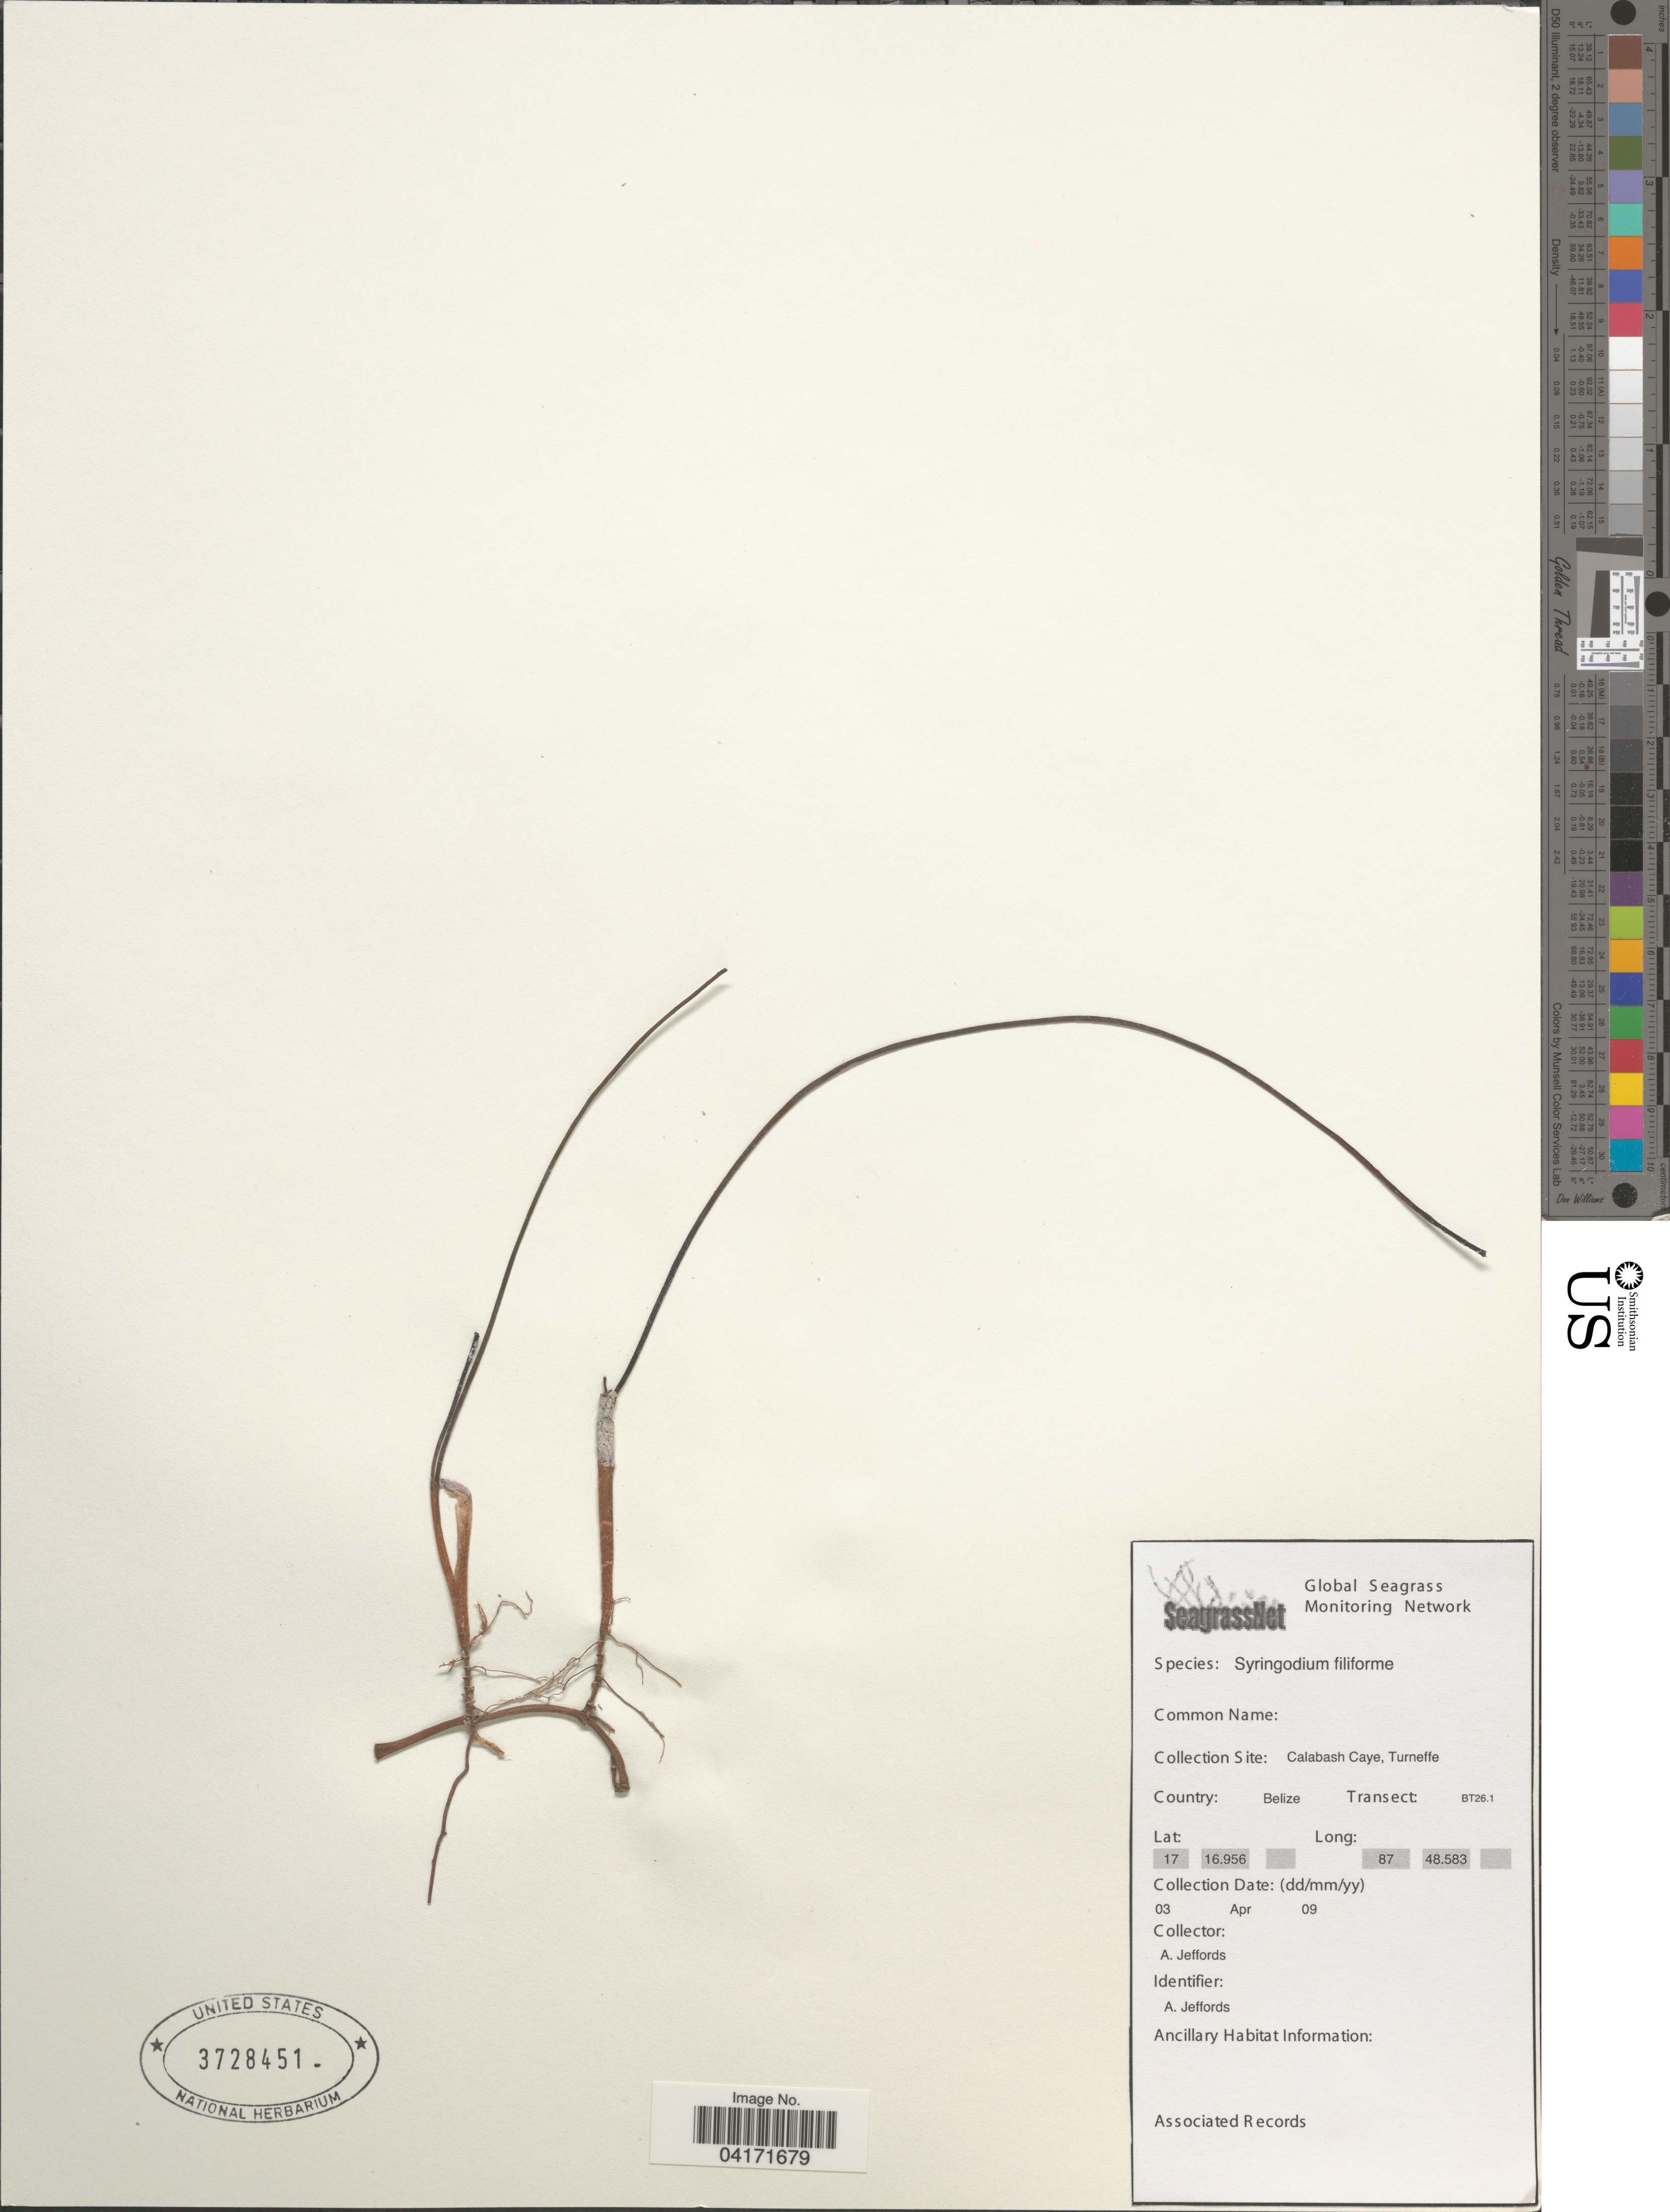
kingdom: Plantae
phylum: Tracheophyta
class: Liliopsida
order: Alismatales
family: Cymodoceaceae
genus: Syringodium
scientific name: Syringodium filiforme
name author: Kütz.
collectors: A. Jeffords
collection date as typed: Transcribed d/m/y: 3/4/9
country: Belize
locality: Calabash Caye, Turneffe. Transect: BT26.1.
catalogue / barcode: US 3728451